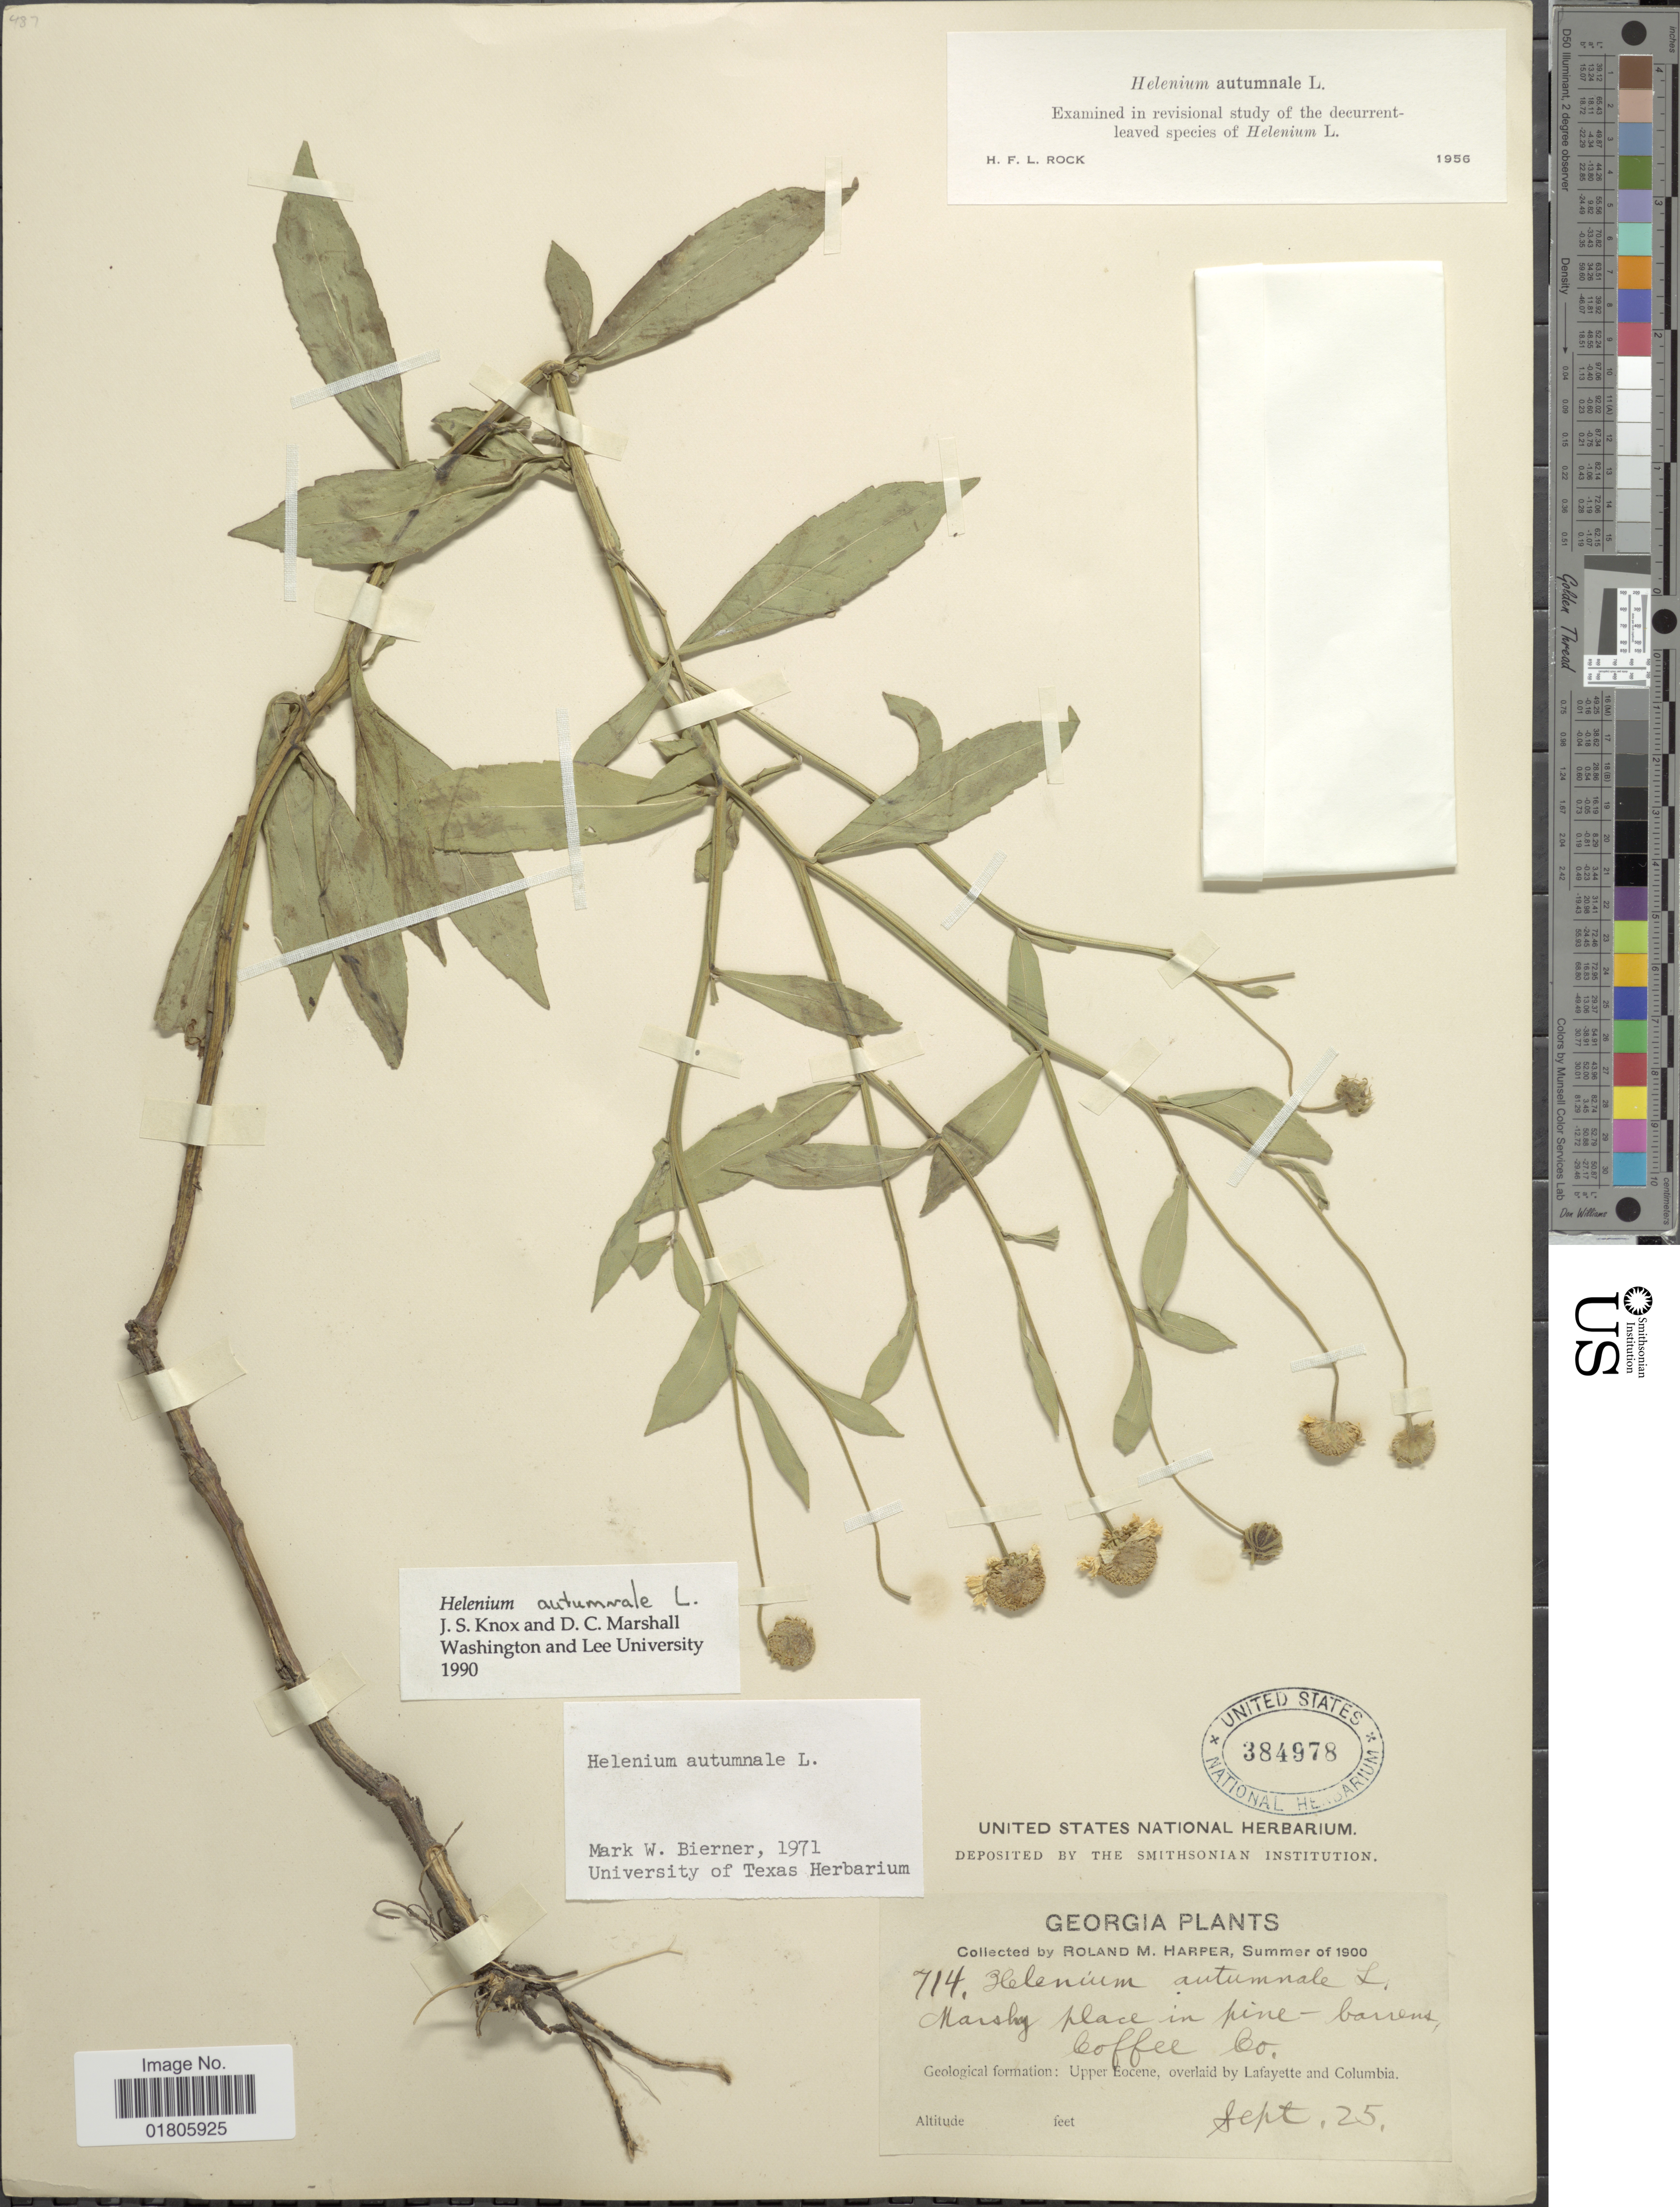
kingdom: Plantae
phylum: Tracheophyta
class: Magnoliopsida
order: Asterales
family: Asteraceae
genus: Helenium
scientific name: Helenium autumnale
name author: L.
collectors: R. M. Harper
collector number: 714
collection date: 1900-09-25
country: United States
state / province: Georgia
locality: Coffee co. Upper Eocene, overlaid by Lafayette and Columbia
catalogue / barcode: US 384978